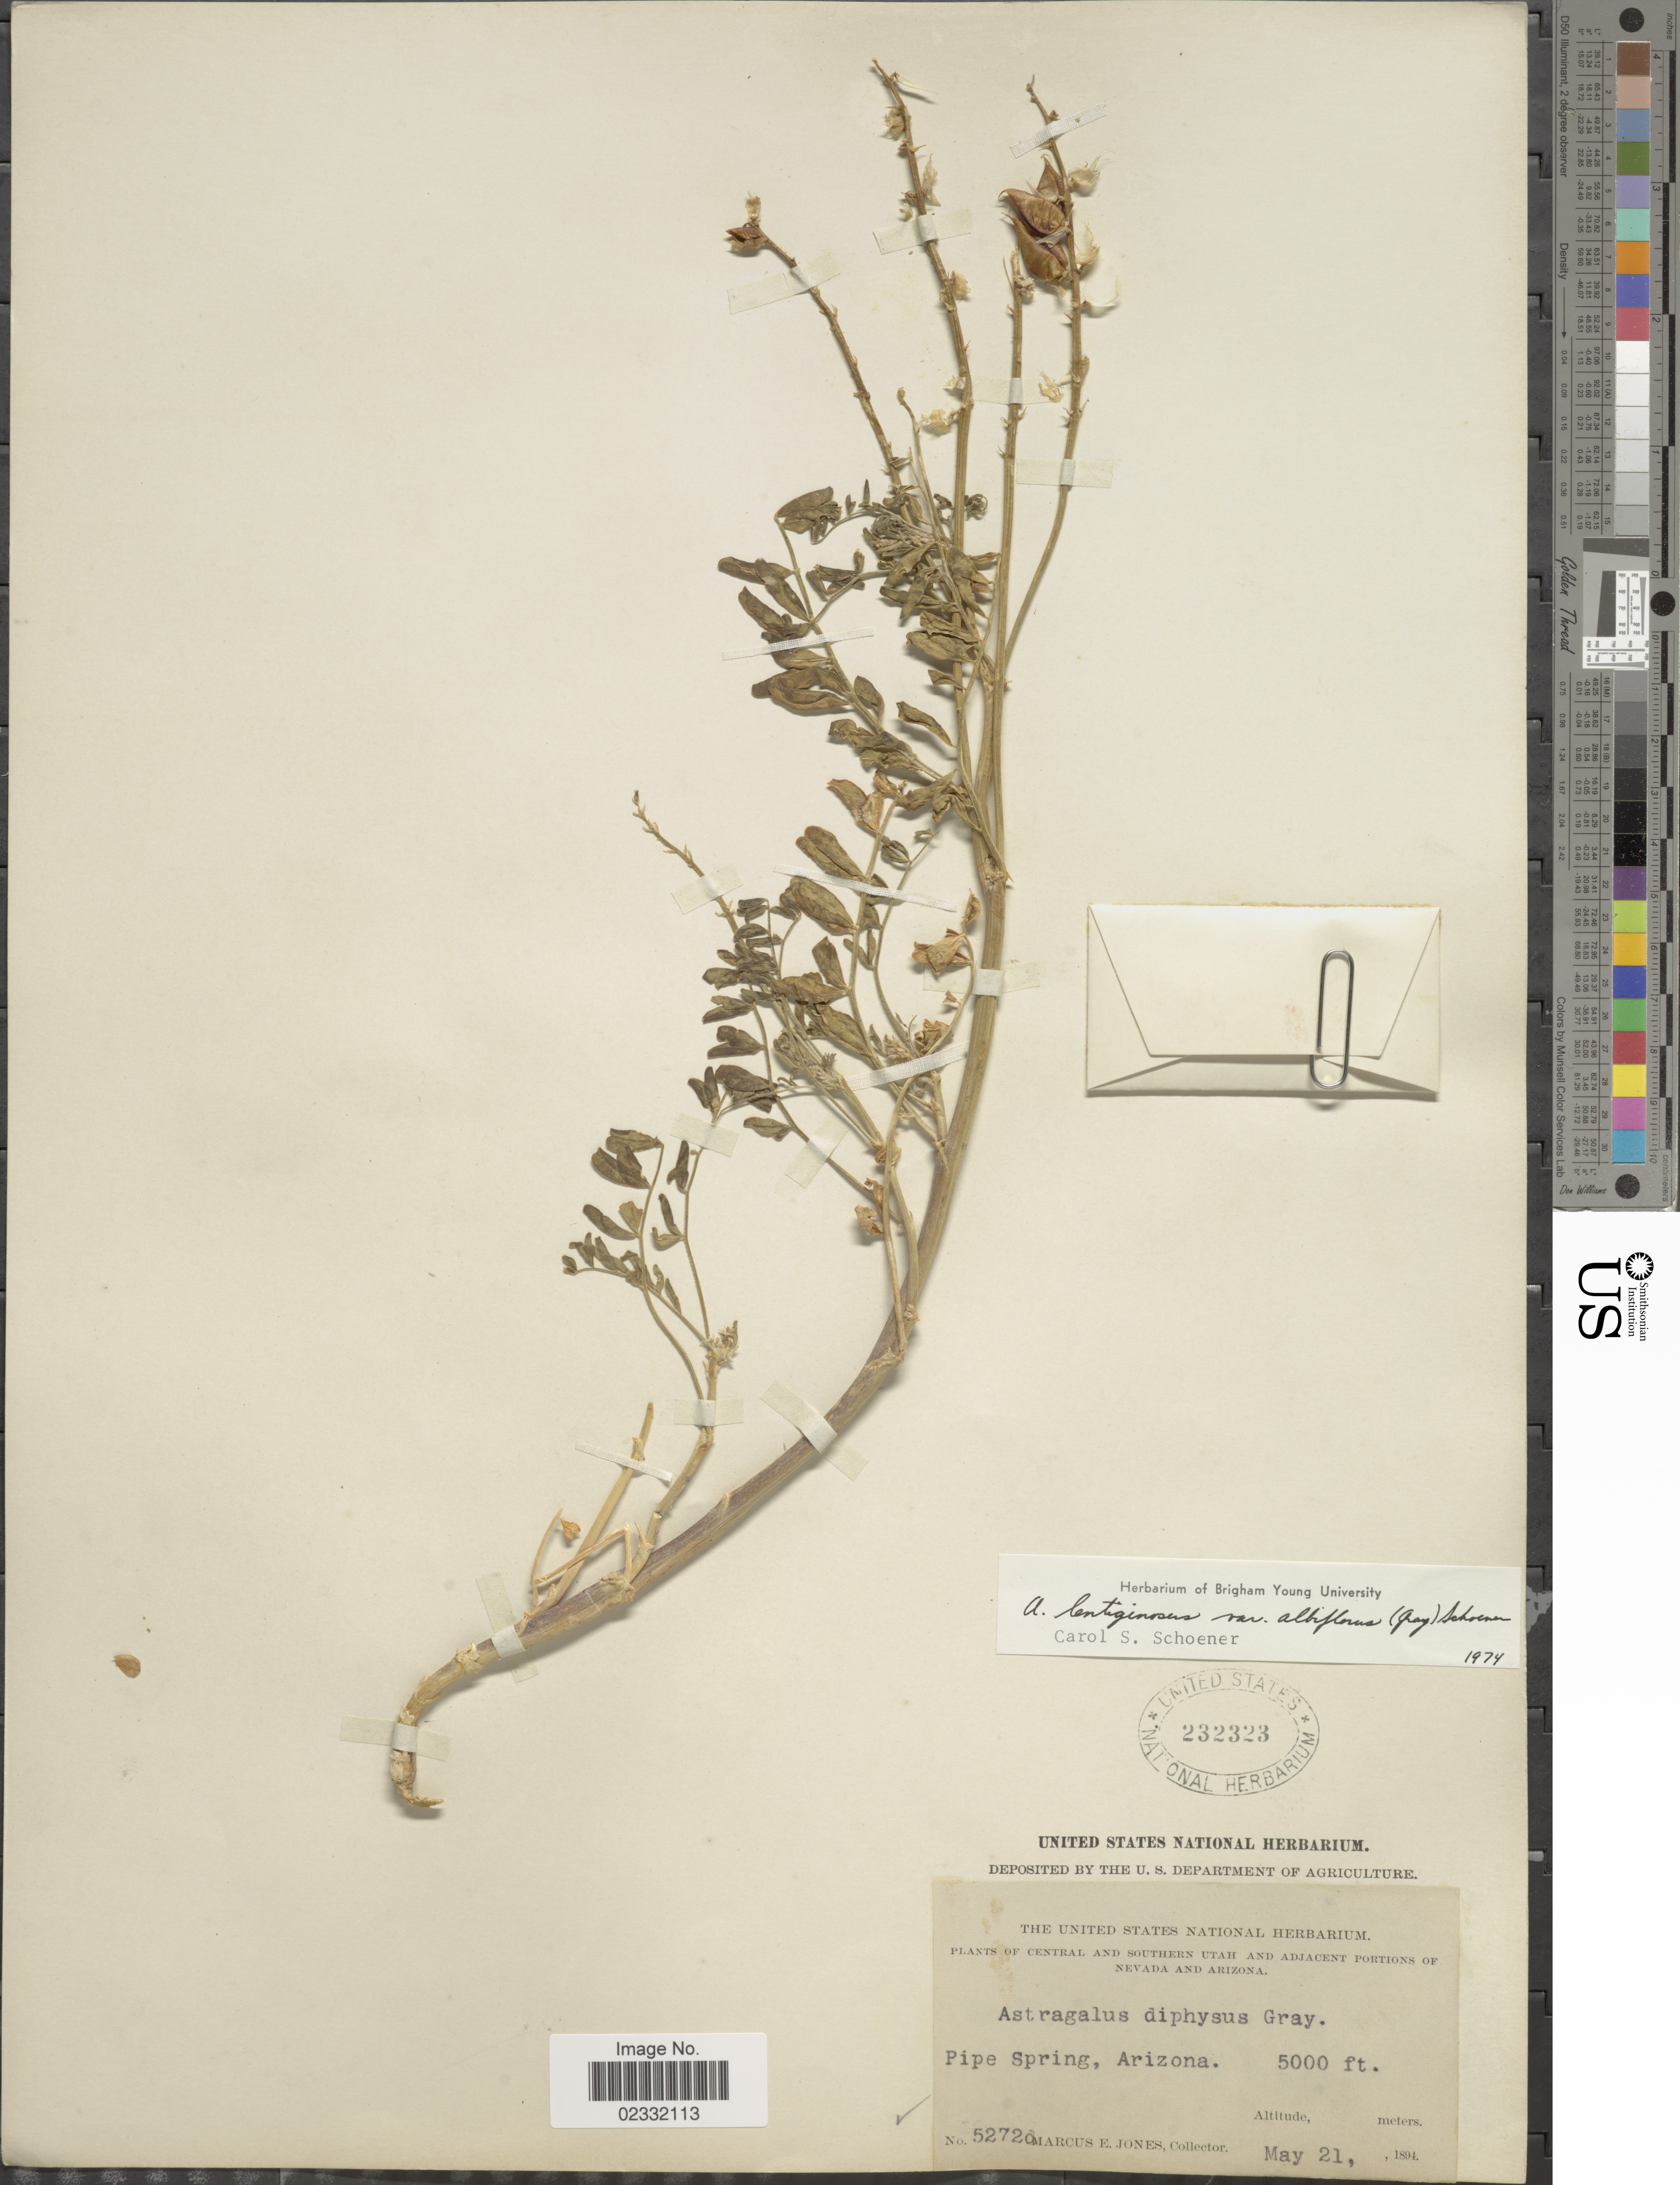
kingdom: Plantae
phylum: Tracheophyta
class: Magnoliopsida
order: Fabales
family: Fabaceae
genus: Astragalus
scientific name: Astragalus lentiginosus var. albiflorus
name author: (A. Gray) Schoener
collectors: M. E. Jones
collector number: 5272o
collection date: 1894-05-21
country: United States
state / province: Arizona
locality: Central and Southern Utah and Adjacent Portions of Nevada and Arizona, Pipe Spring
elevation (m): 1524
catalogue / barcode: US 232323